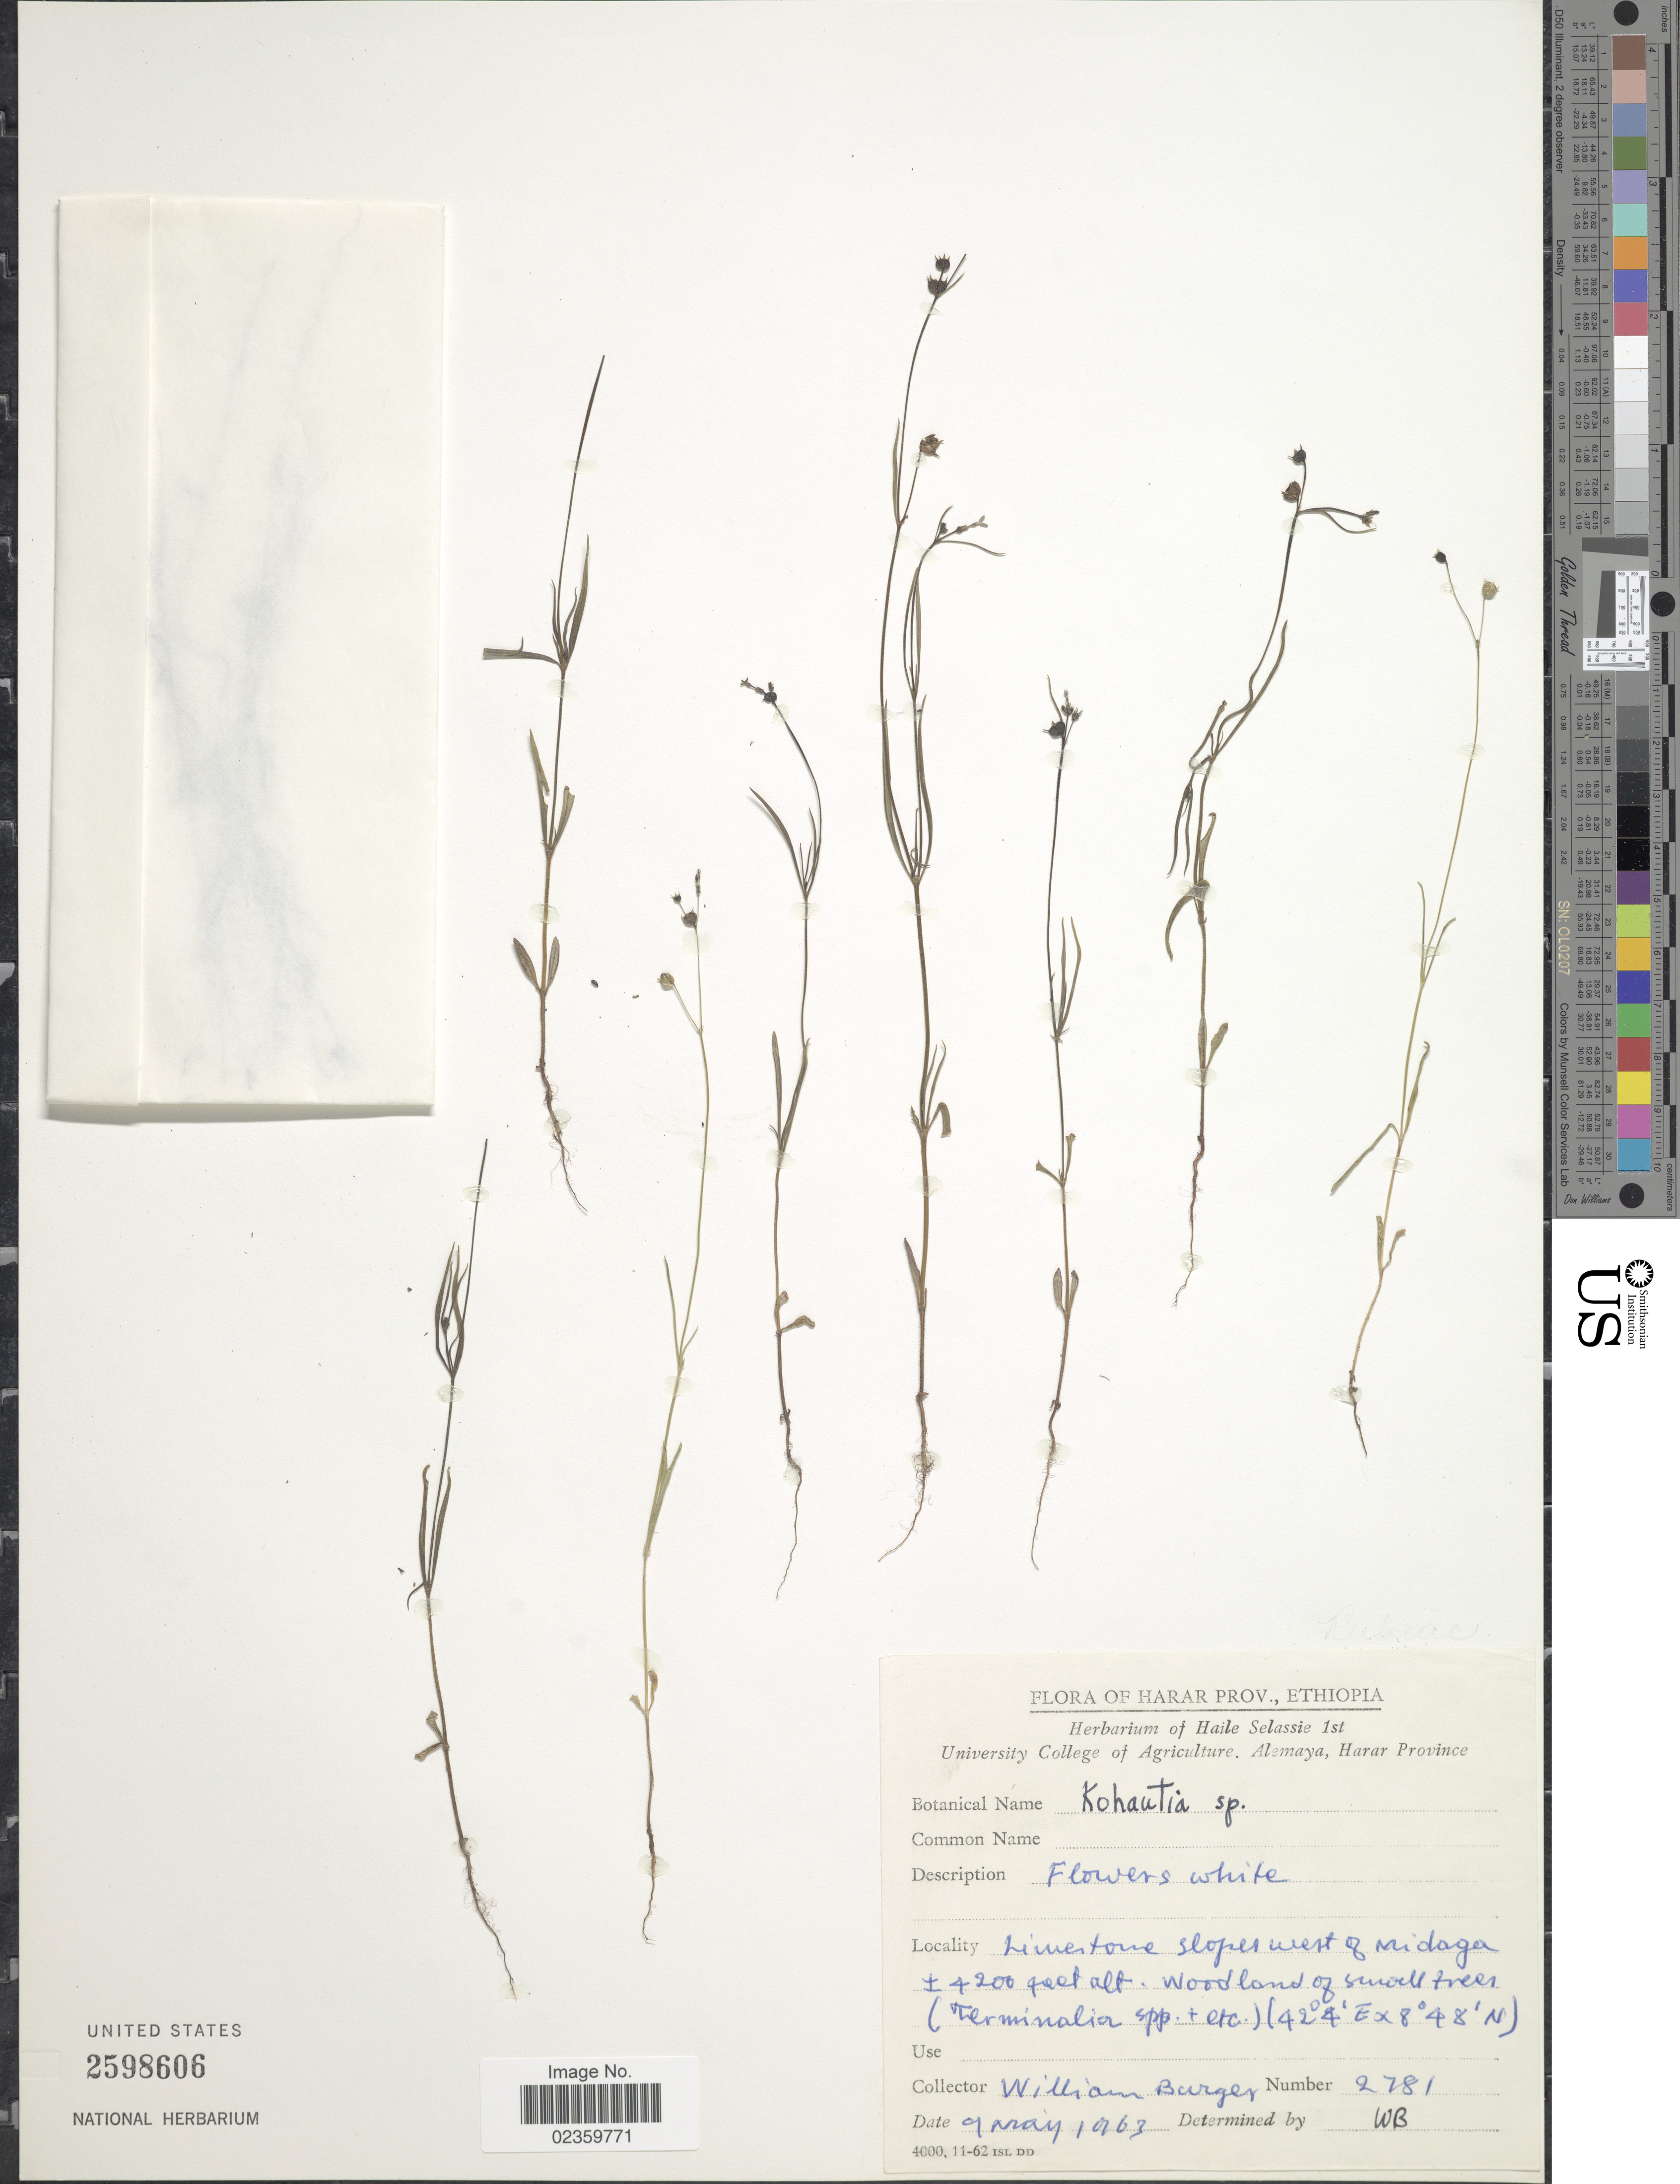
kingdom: Plantae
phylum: Tracheophyta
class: Magnoliopsida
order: Gentianales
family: Rubiaceae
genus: Kohautia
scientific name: Kohautia sp.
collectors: W. Burger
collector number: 2781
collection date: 1963-05-09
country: Ethiopia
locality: Harar Prov., Limestone slopes west of Midaga.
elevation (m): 1280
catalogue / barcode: US 2598606